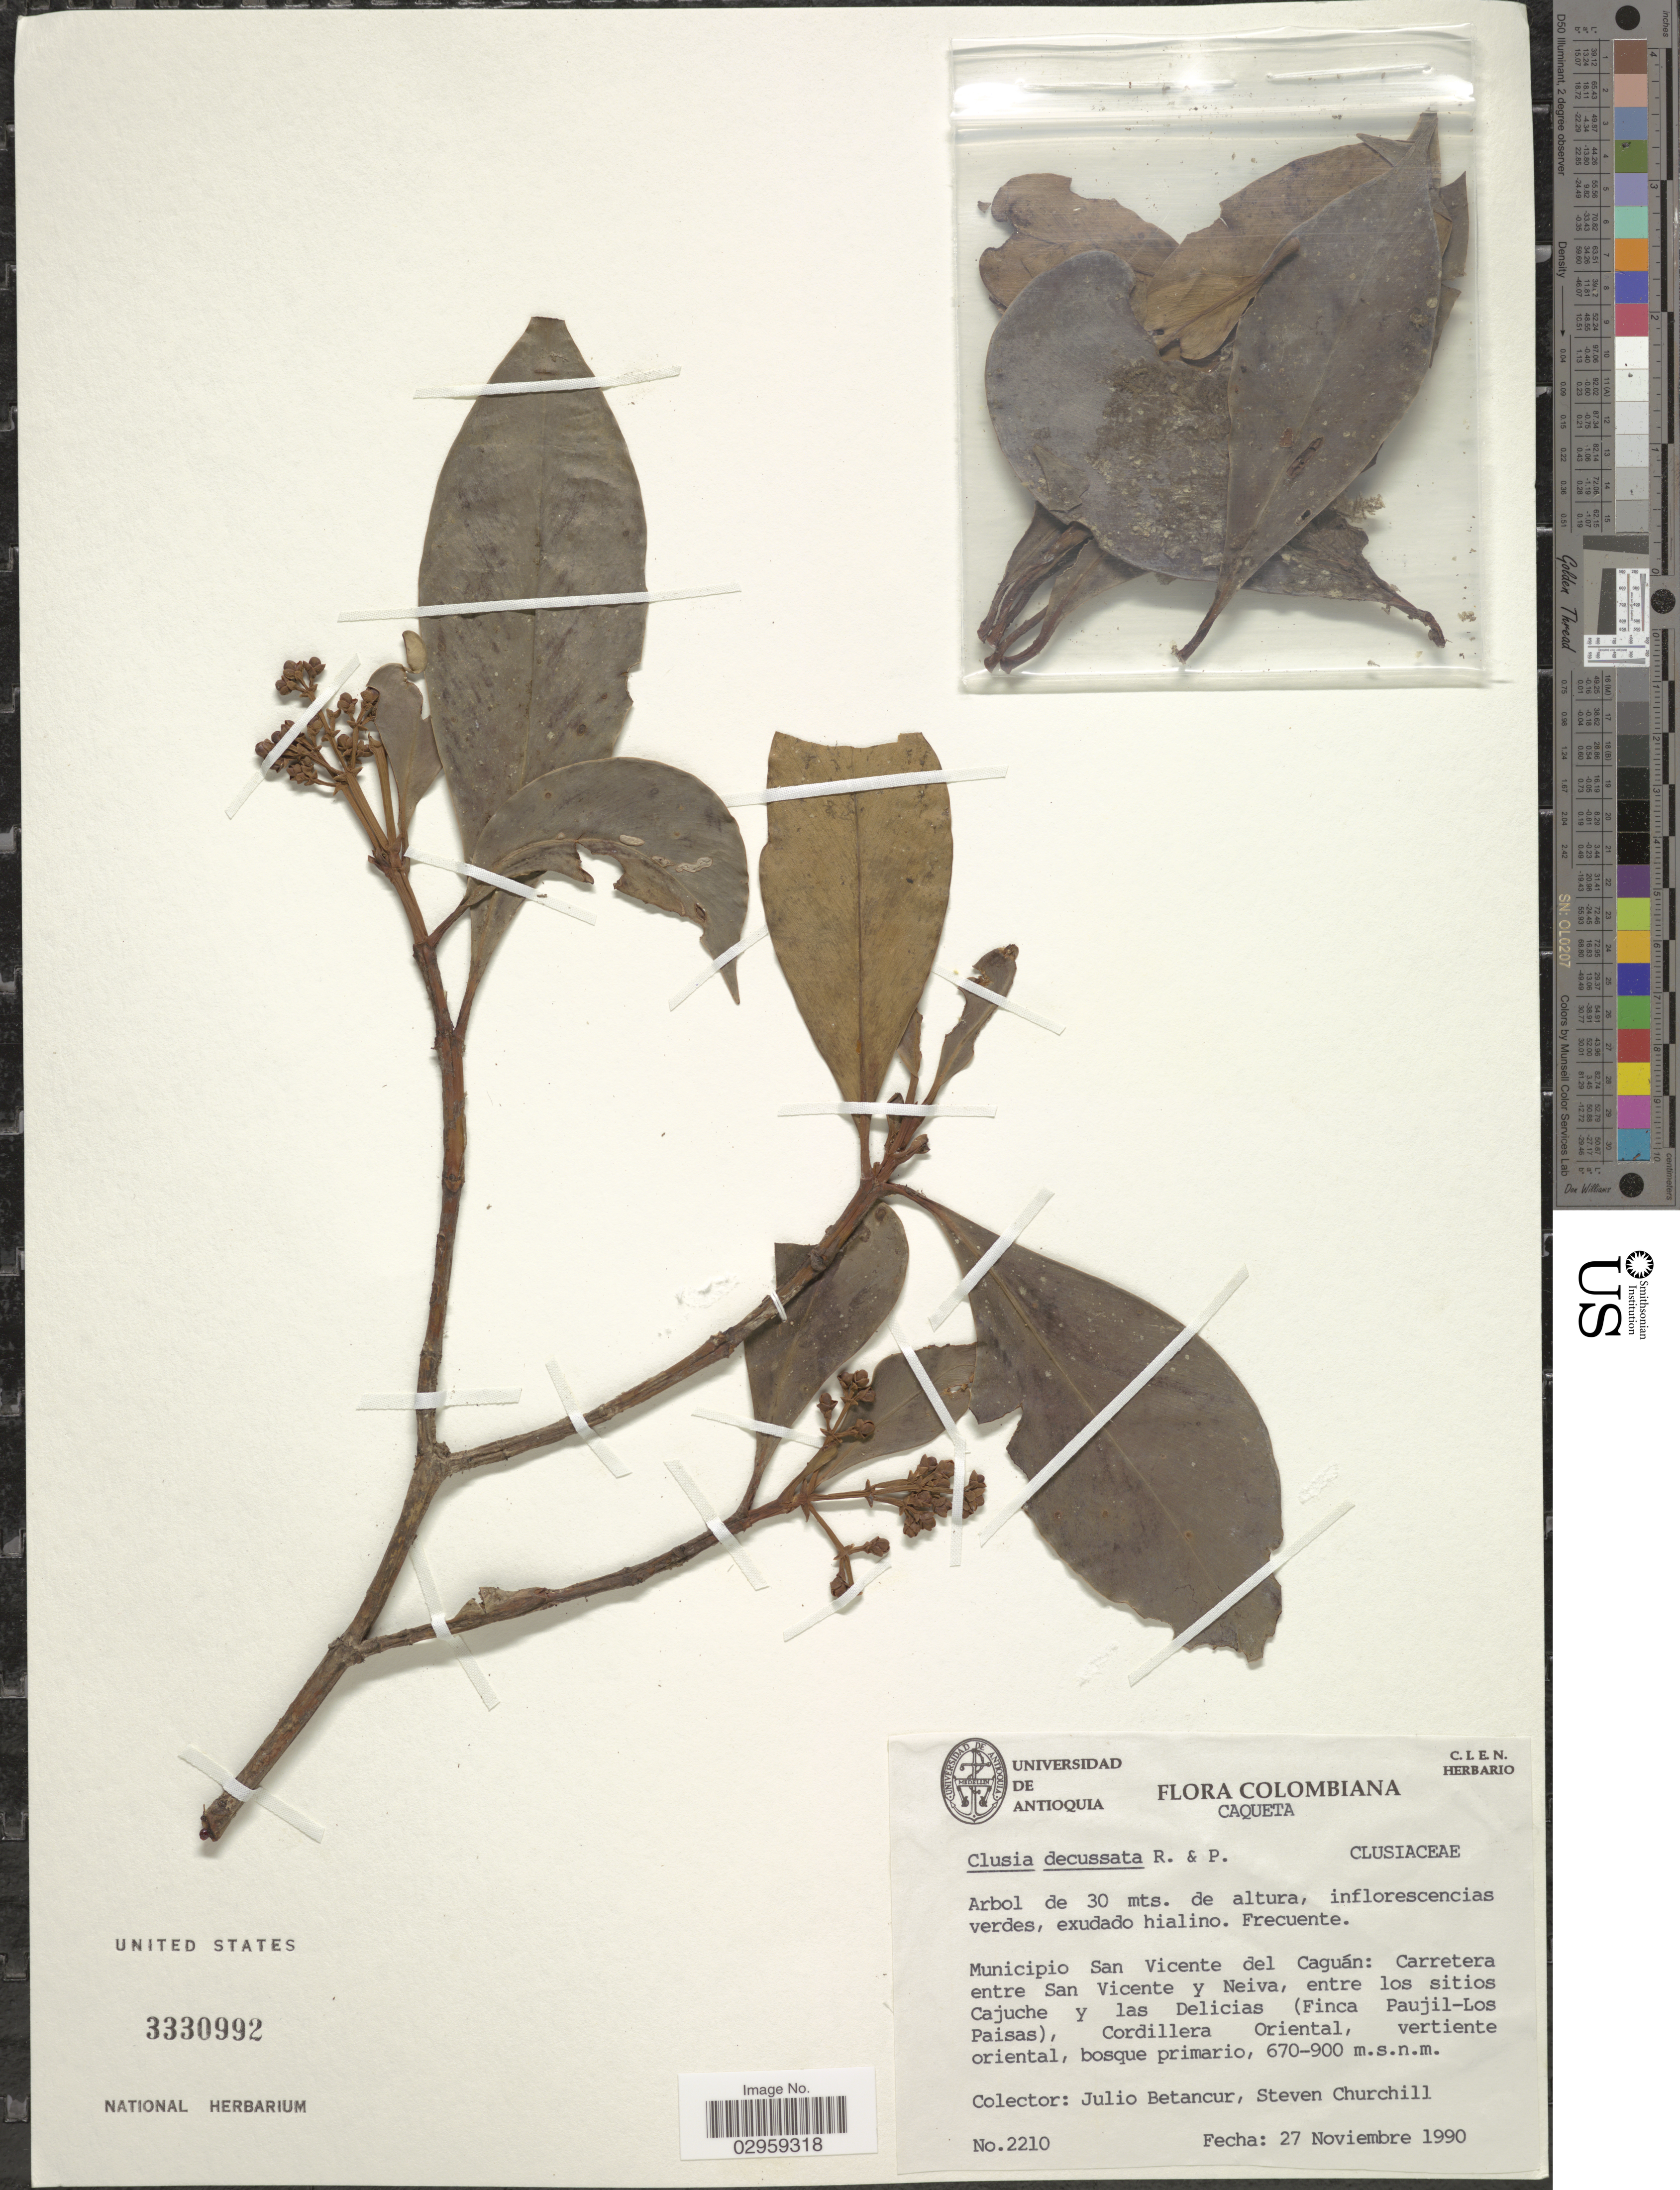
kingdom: Plantae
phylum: Tracheophyta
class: Magnoliopsida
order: Malpighiales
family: Clusiaceae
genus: Clusia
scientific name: Clusia decussata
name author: Ruiz & Pav. ex Planch. & Triana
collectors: J. Betancur & S. Churchill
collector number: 2210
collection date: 1990-11-27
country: Colombia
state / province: Caquetá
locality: Municipio San Vicente del Caguán: Carretera entre San Vicente y Neiva, entre los sitios Cajuche y las Delicias (Finca Paujil-Los Paisas), Cordillera Oriental, vertiente oriental, bosque primario.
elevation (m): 670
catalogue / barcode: US 3330992